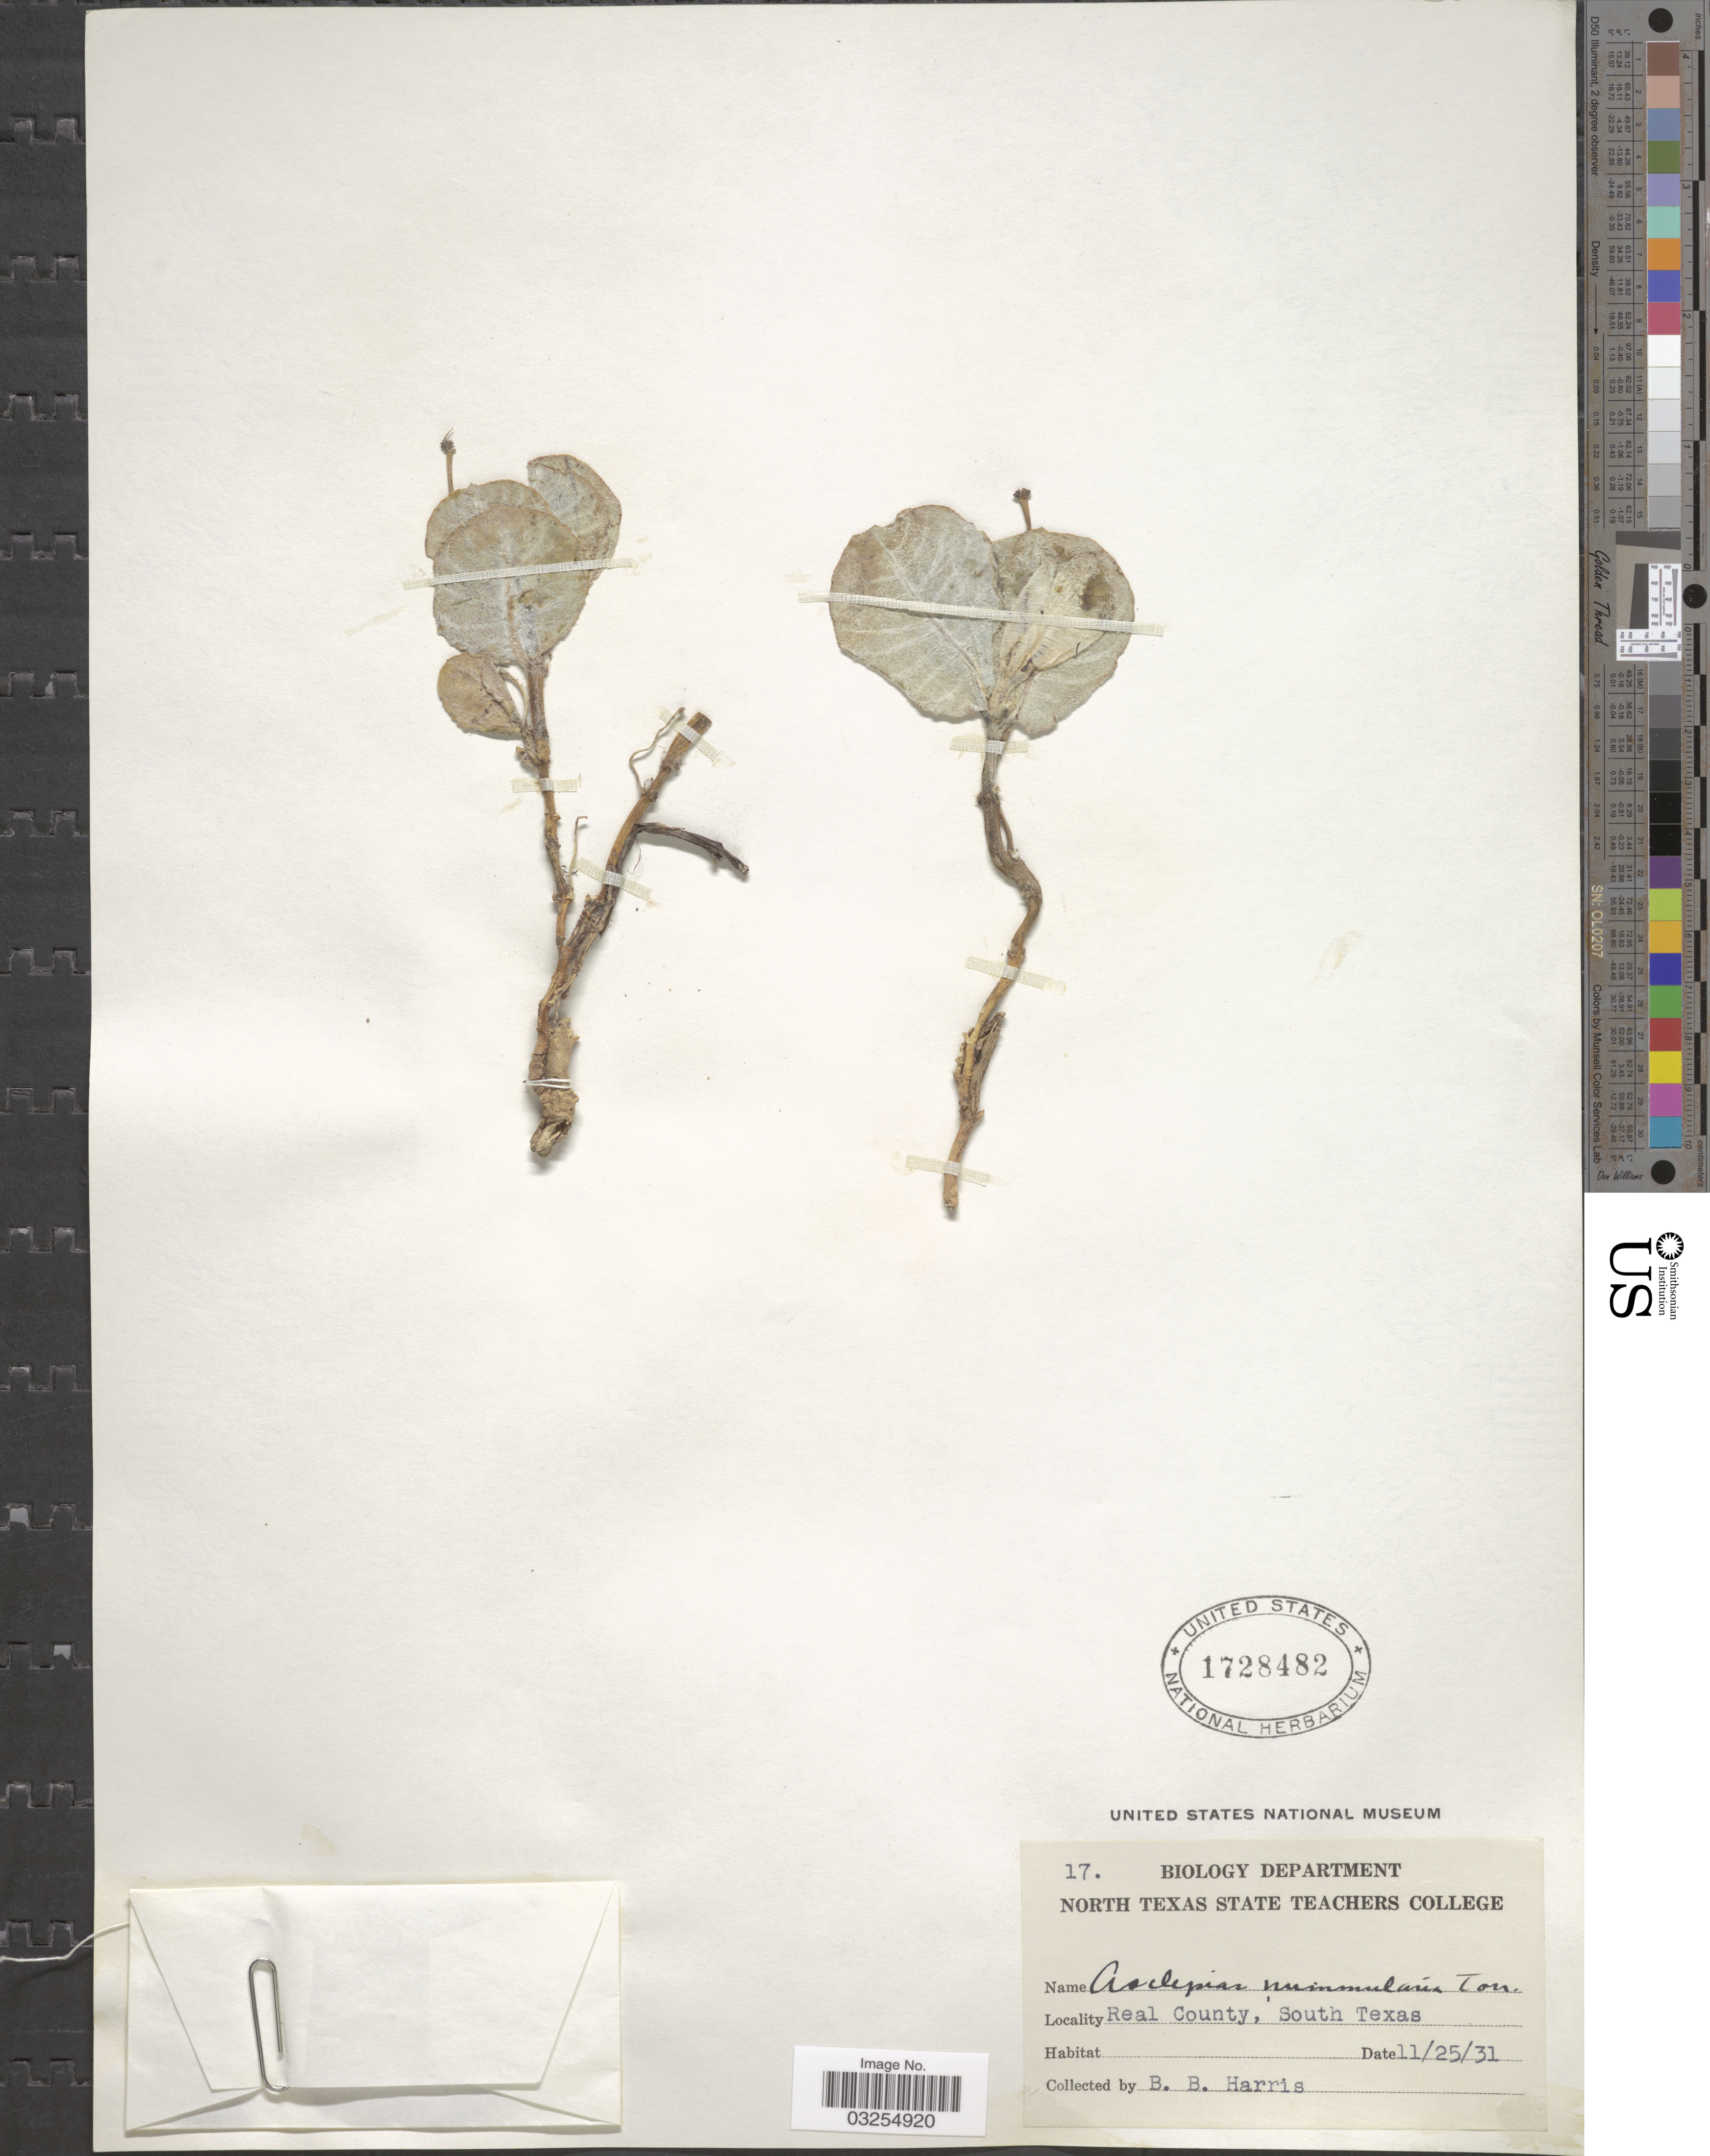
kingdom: Plantae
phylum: Tracheophyta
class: Magnoliopsida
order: Gentianales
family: Apocynaceae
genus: Asclepias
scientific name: Asclepias nummularia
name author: Torr.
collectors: B. B. Harris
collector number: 17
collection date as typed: Transcribed d/m/y: 25/11/31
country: United States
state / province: Texas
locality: Real County, South Texas.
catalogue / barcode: US 1728482